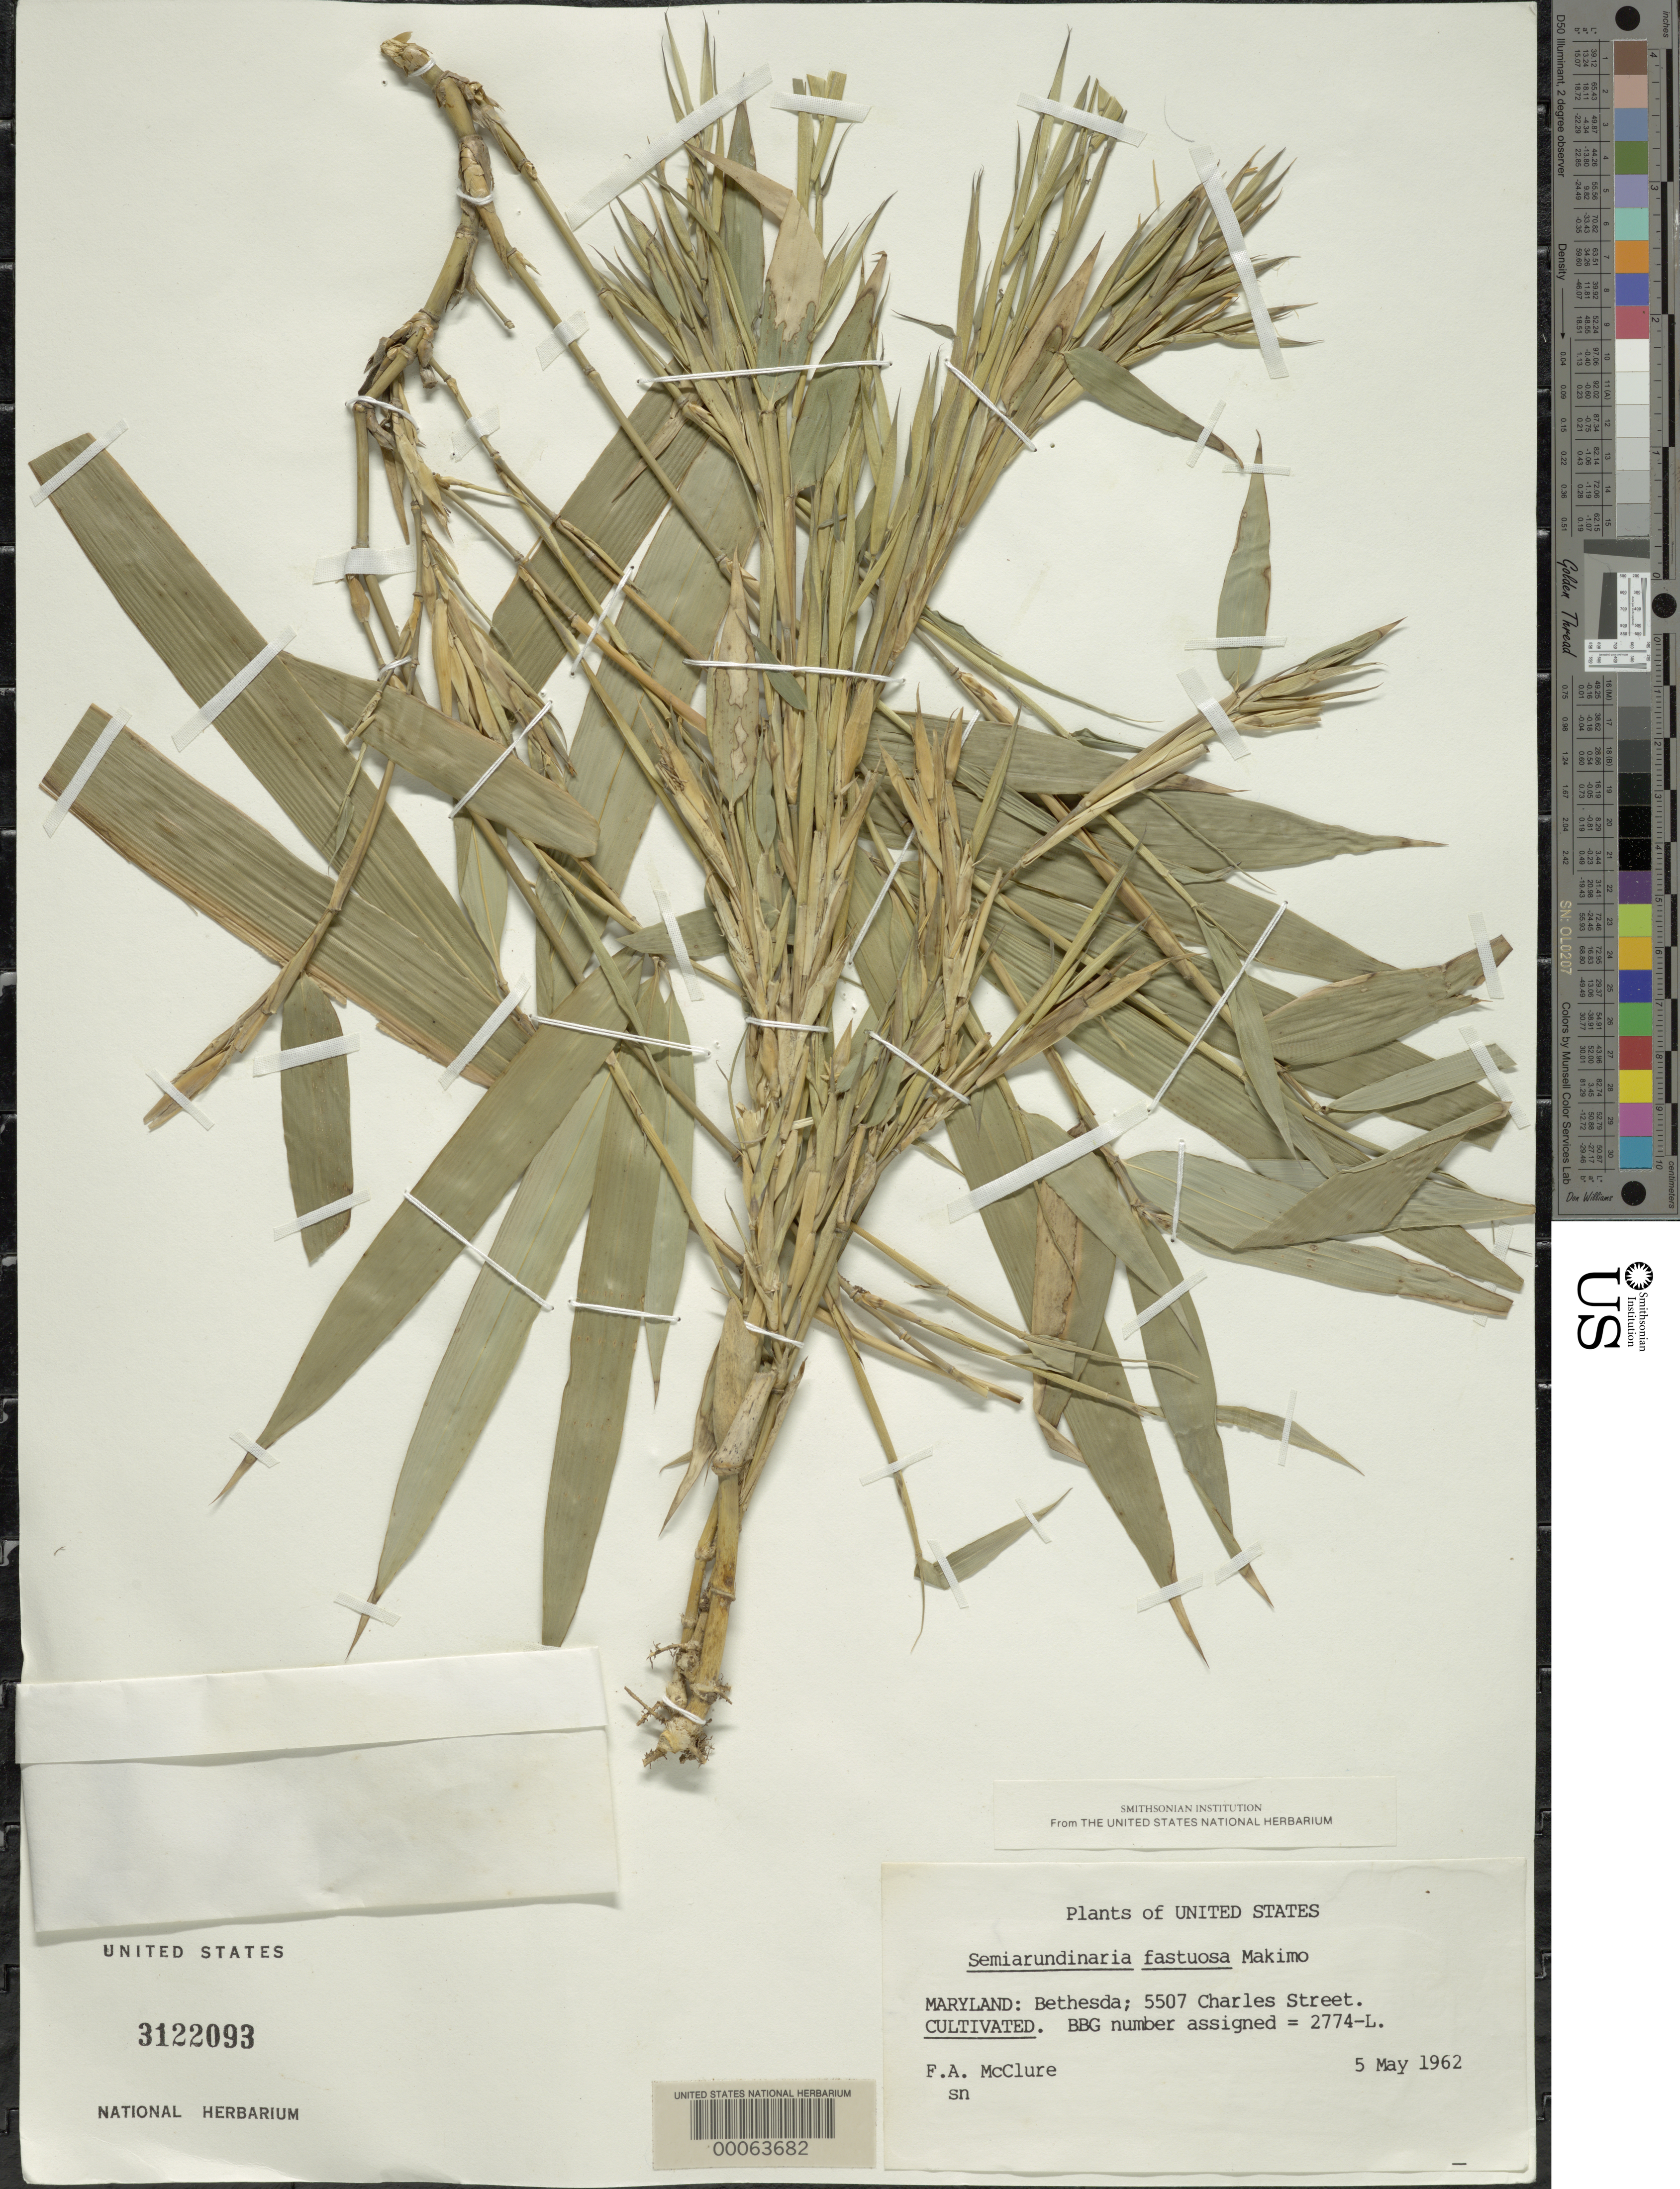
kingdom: Plantae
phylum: Tracheophyta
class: Liliopsida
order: Poales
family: Poaceae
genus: Semiarundinaria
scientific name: Semiarundinaria fastuosa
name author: Makino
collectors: F. A. McClure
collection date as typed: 05 May 1962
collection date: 1962-05-05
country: United States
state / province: Maryland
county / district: Montgomery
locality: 5507 Charles Street, Bethesda (McClure's garden)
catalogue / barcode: US 3122093